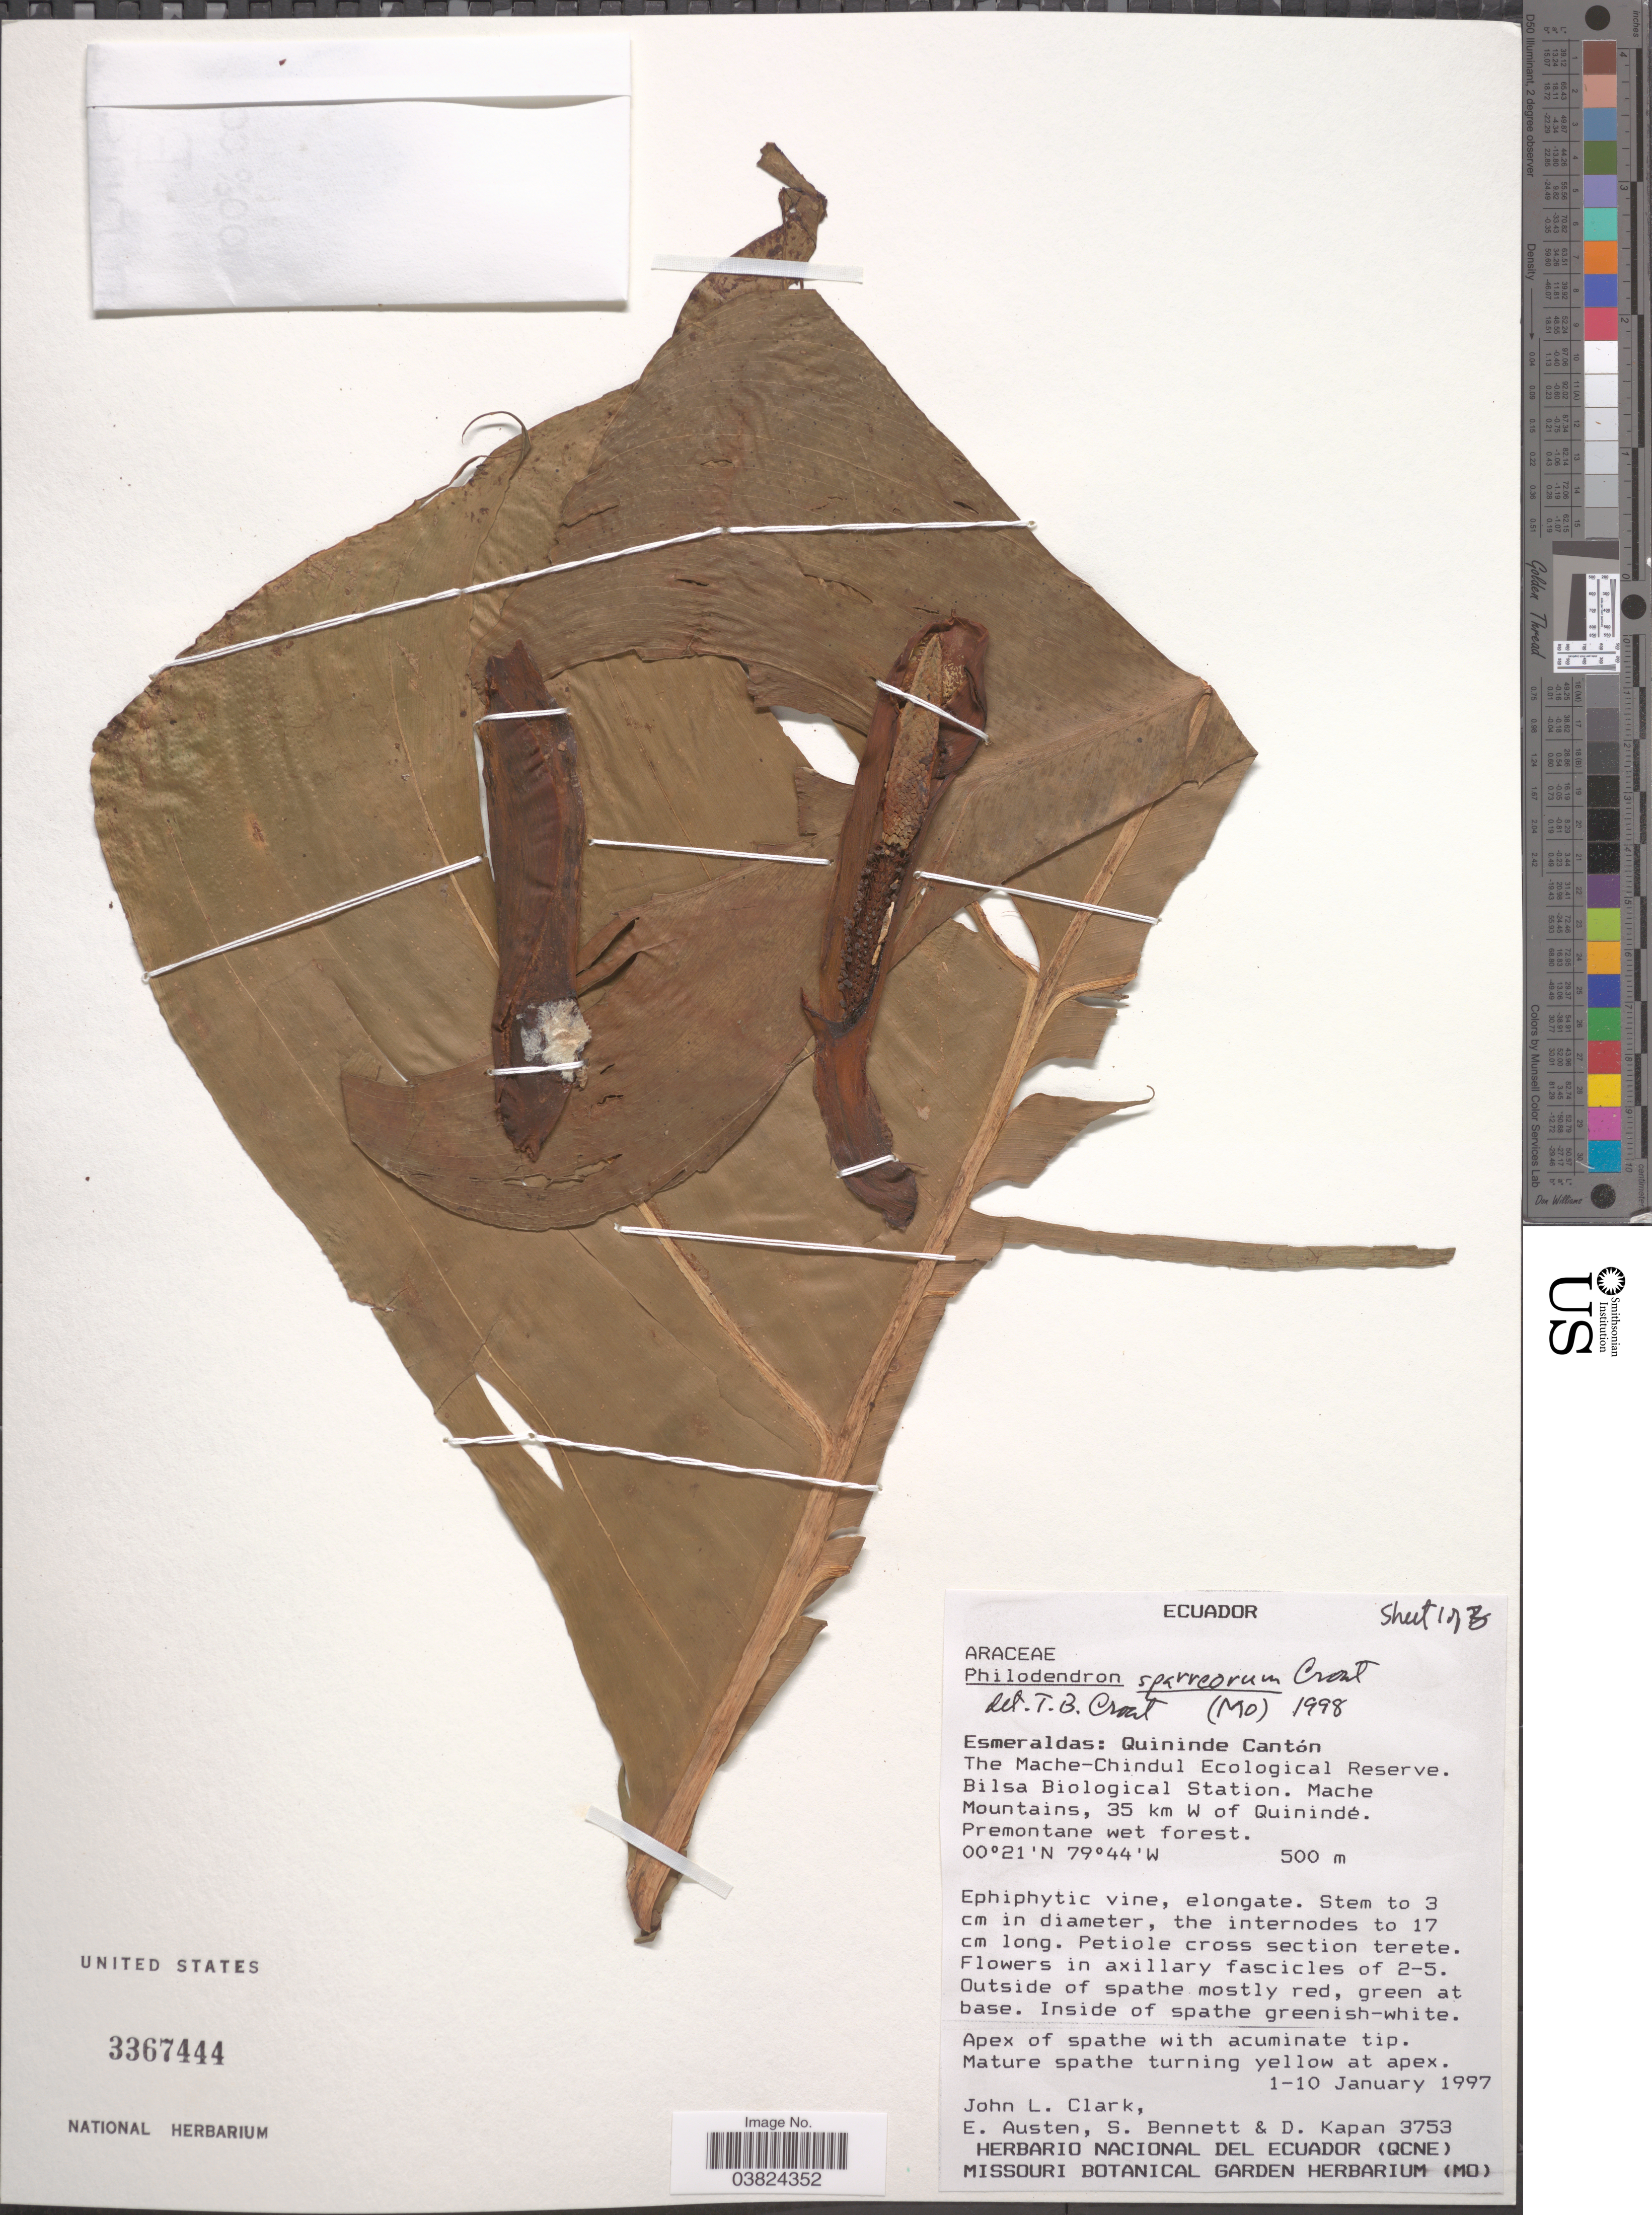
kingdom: Plantae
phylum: Tracheophyta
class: Liliopsida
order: Alismatales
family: Araceae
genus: Philodendron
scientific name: Philodendron sparreorum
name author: Croat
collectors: J. L. Clark, E. Austen, S. Bennett & D. Kapan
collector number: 3753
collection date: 1997-01-01/1997-01-10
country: Ecuador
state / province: Esmeraldas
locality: Quininde Cantón. The Mache-Chindul Ecological Reserve. Bilsa Biological Station. Mache Mountains, 35 km W of Quinindé.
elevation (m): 500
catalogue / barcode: US 3367444